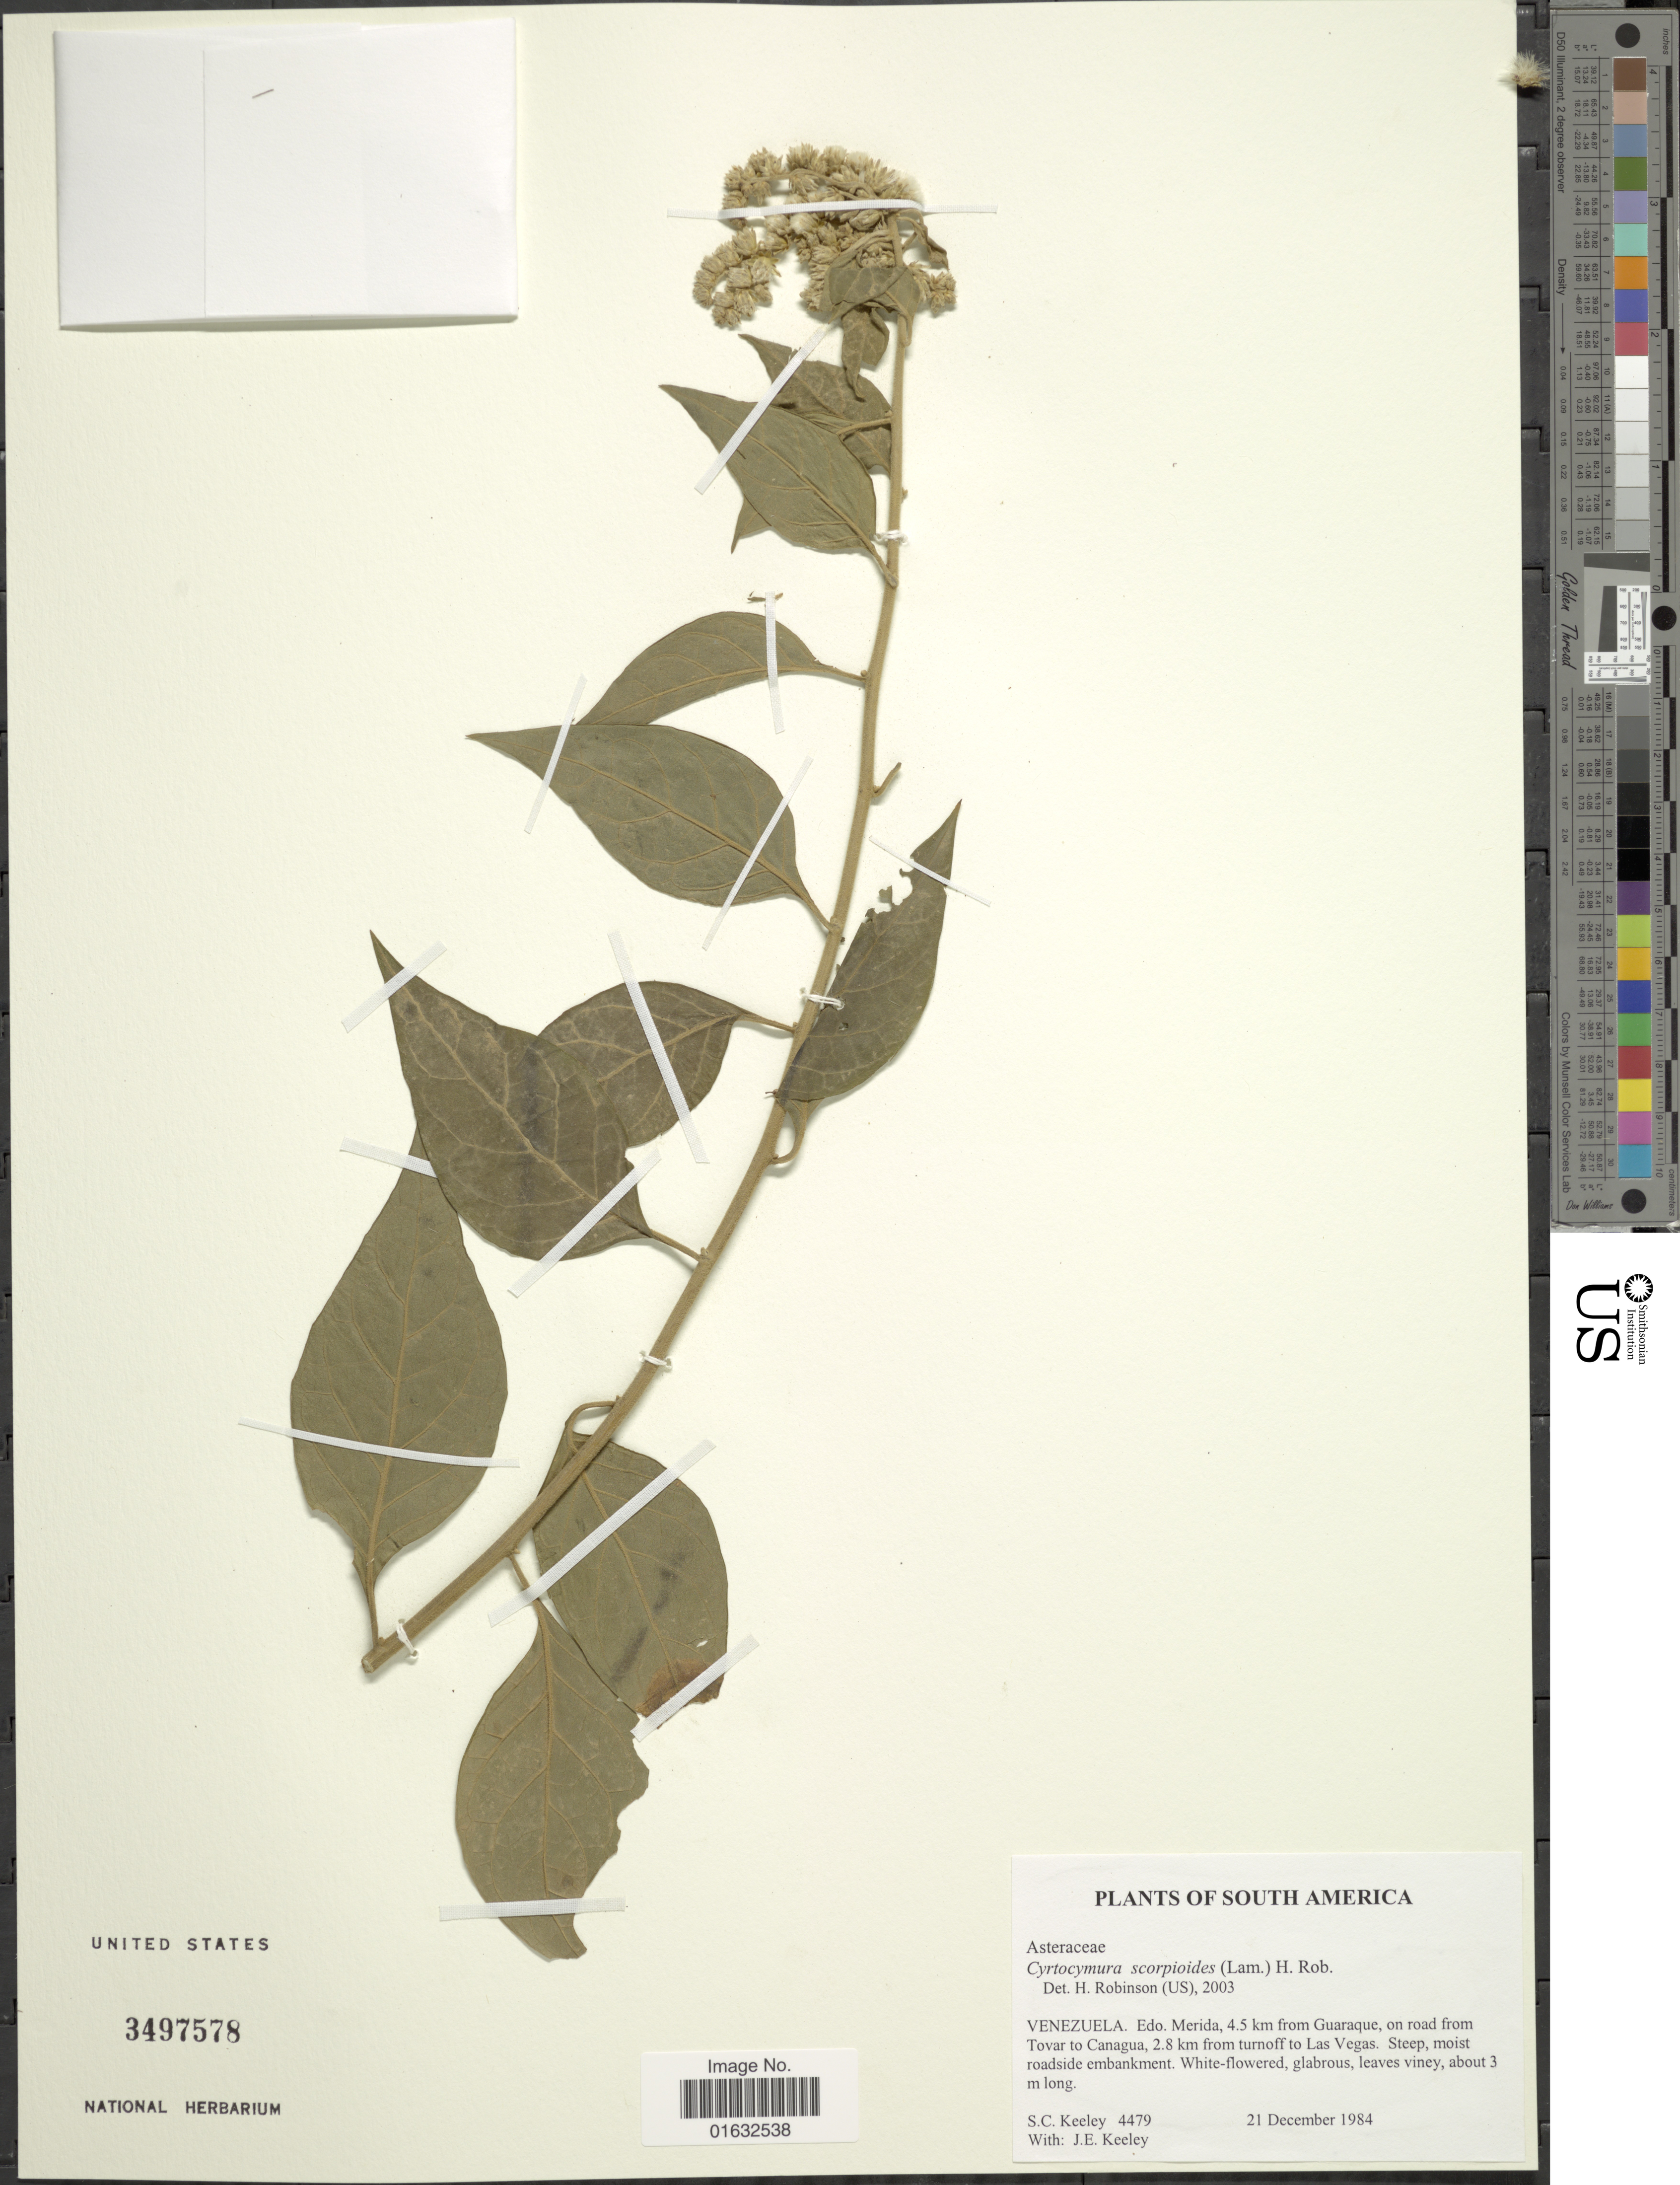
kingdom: Plantae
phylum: Tracheophyta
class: Magnoliopsida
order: Asterales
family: Asteraceae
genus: Cyrtocymura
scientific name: Cyrtocymura scorpioides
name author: (Lam.) H. Rob.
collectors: S. C. Keeley & J. E. Keeley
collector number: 4479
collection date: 1984-12-21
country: Venezuela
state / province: Mérida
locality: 4.5 km from Guaraque, on road from Tovar to Canagua, 2.8 km from turnoff to Las Vegas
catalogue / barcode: US 3497578